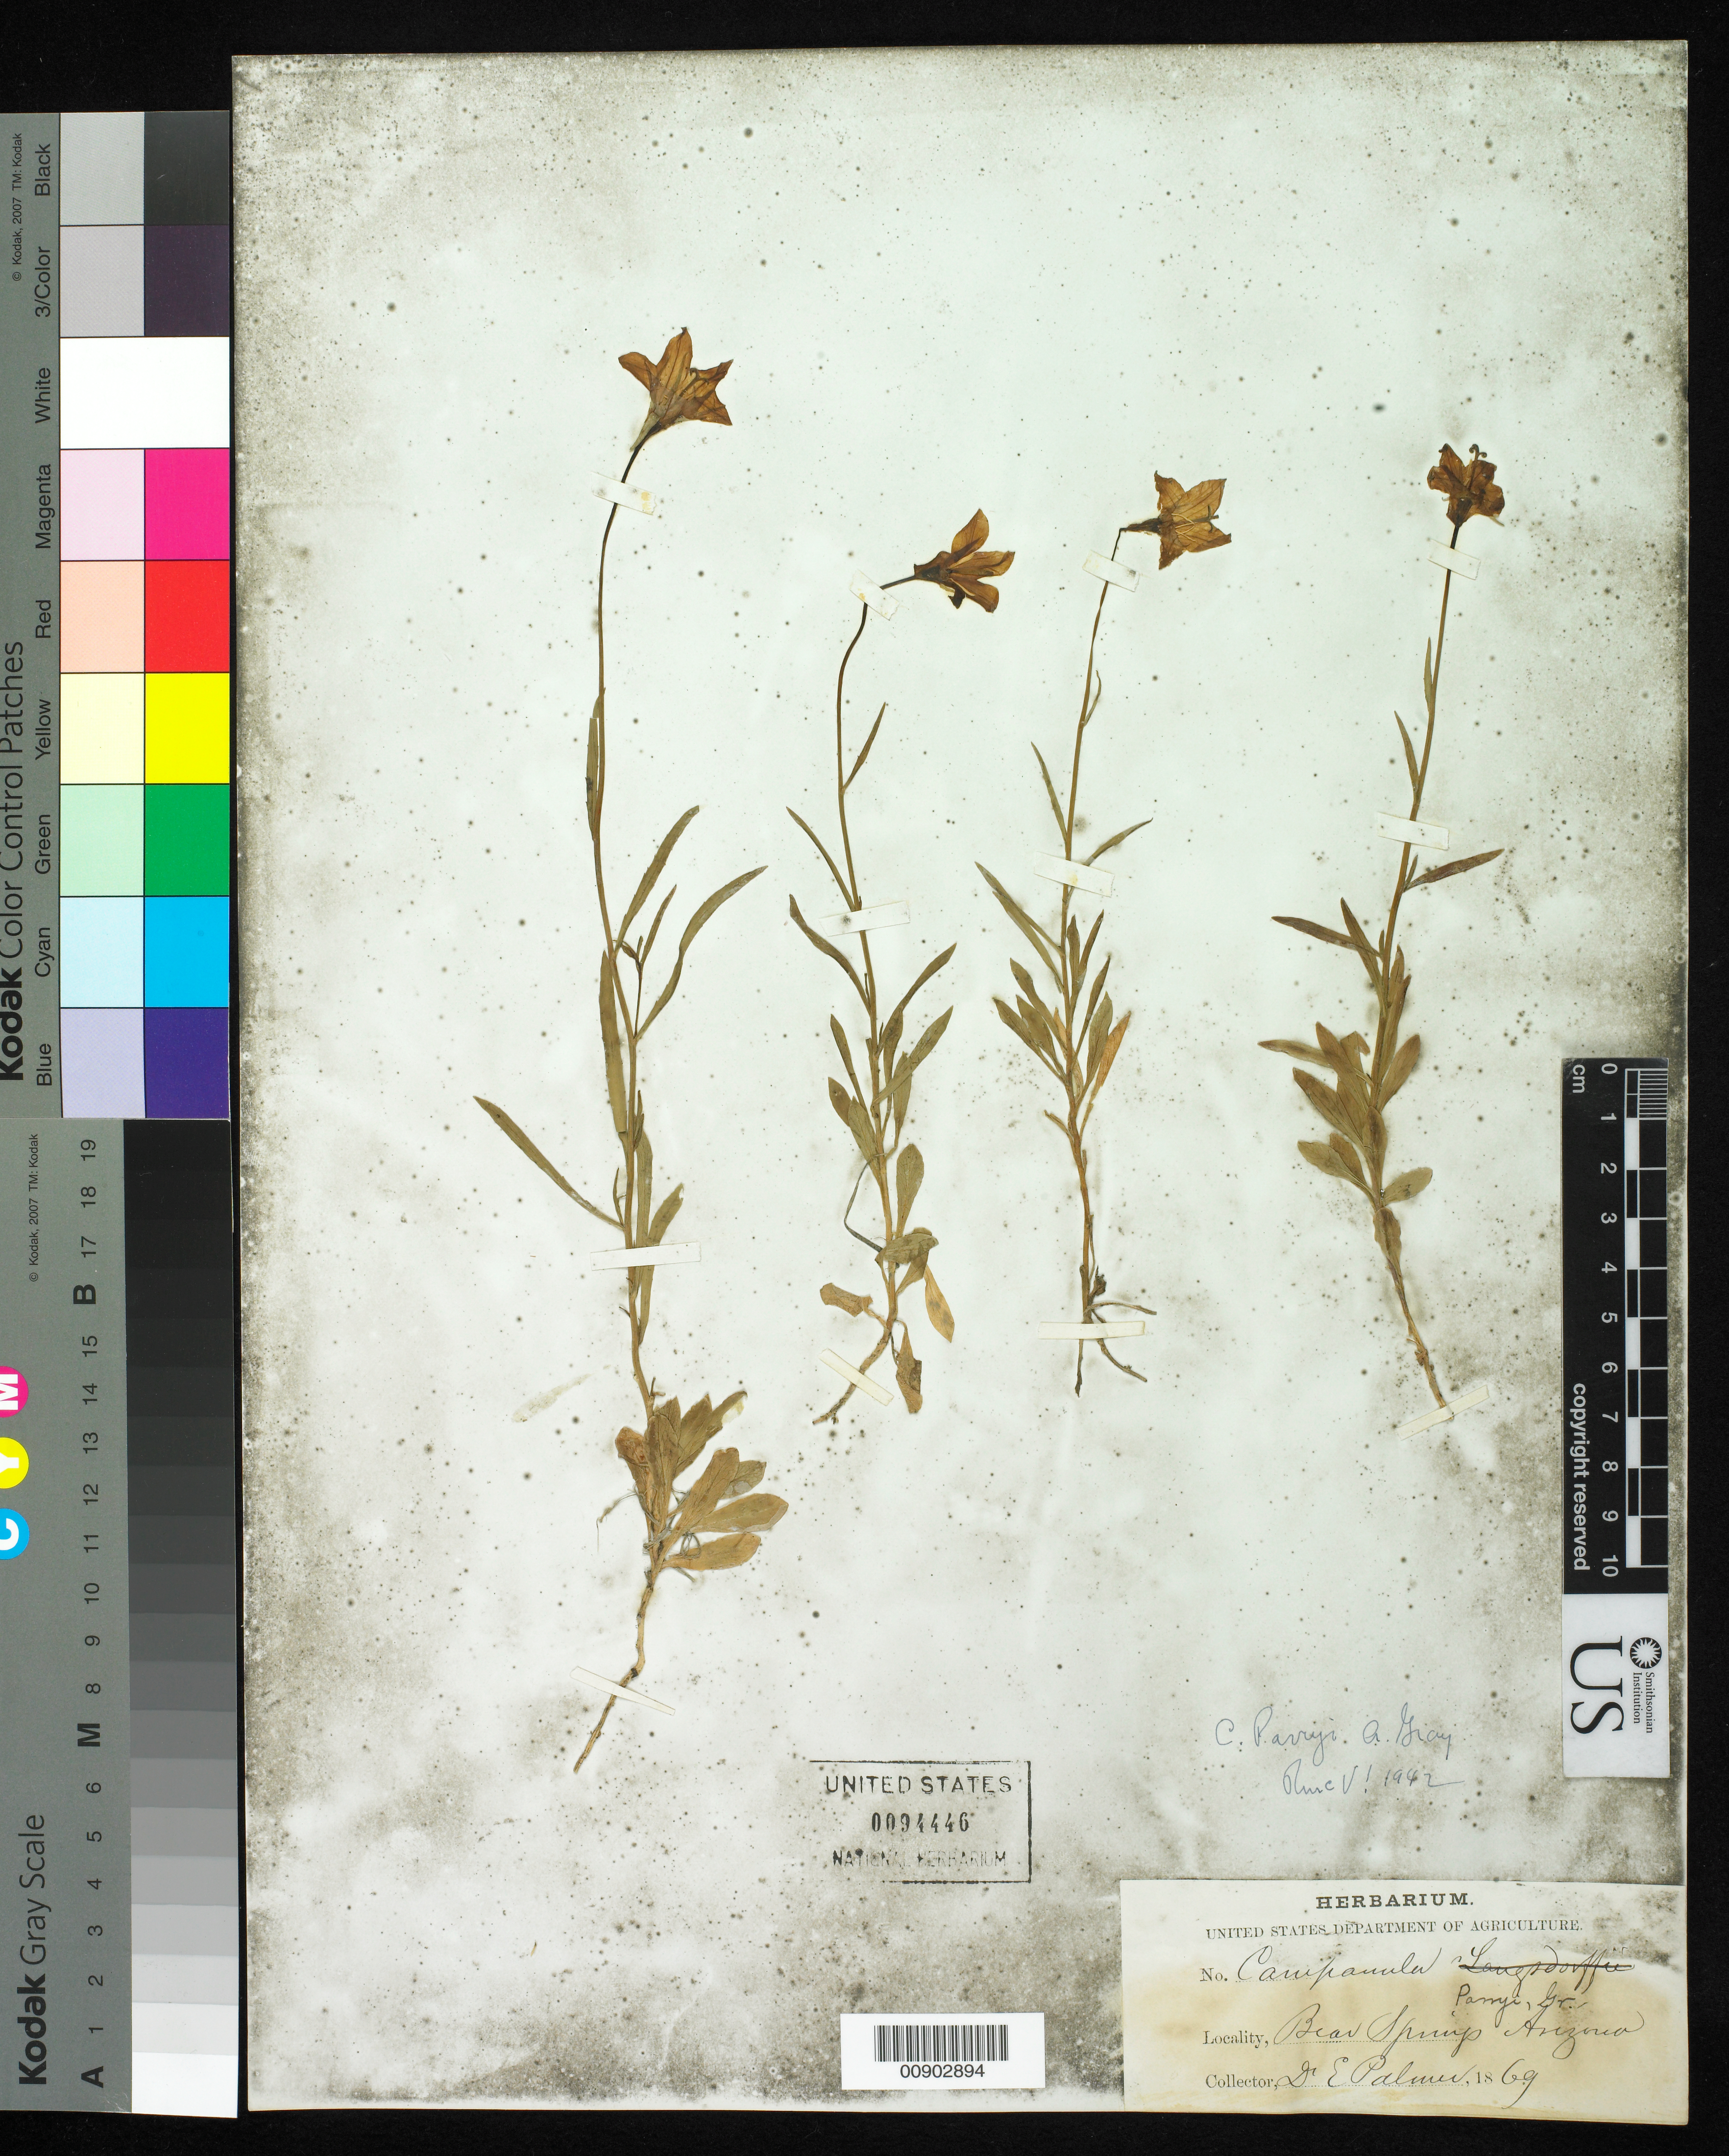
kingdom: Plantae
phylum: Tracheophyta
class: Magnoliopsida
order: Asterales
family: Campanulaceae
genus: Campanula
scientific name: Campanula parryi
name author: A. Gray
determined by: McVaugh, R.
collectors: E. Palmer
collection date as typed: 1869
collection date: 1869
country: United States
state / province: Arizona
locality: Bear Springs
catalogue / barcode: US 94446